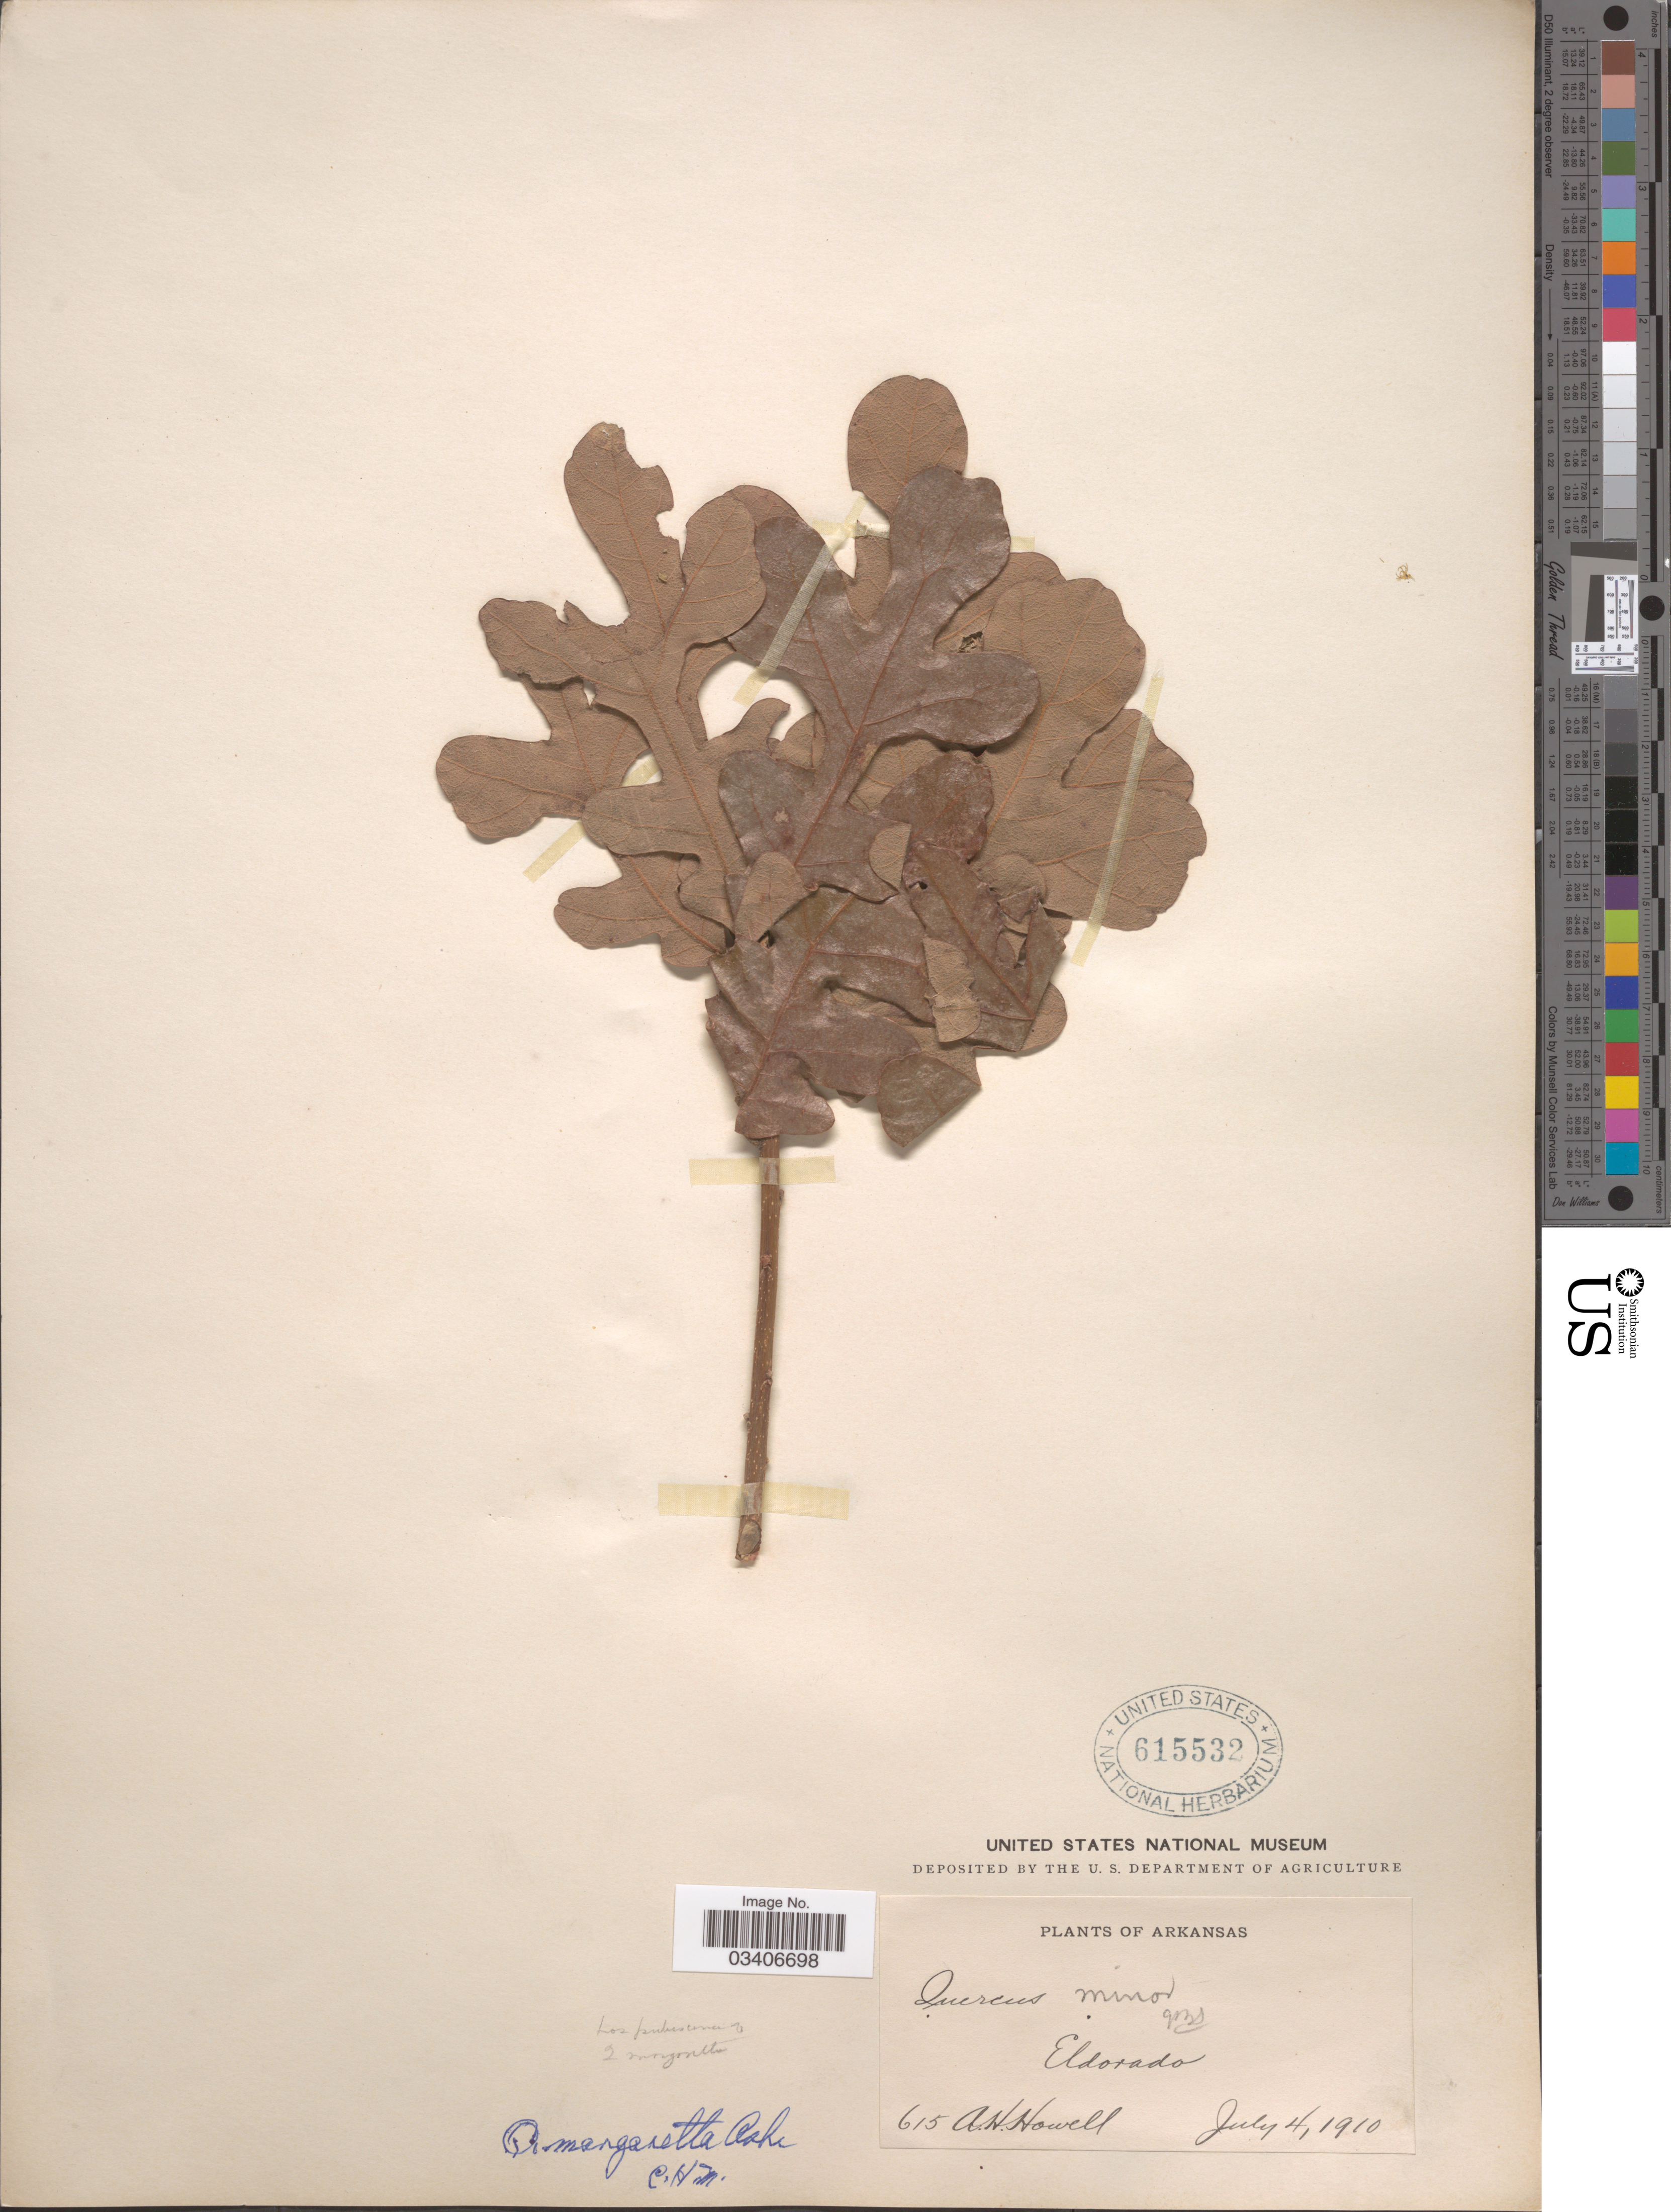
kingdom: Plantae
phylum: Tracheophyta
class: Magnoliopsida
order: Fagales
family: Fagaceae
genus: Quercus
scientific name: Quercus margarettae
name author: Ashe ex Small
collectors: A. Howell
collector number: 615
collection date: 1910-07-04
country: United States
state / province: Arkansas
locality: Eldorado.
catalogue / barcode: US 615532